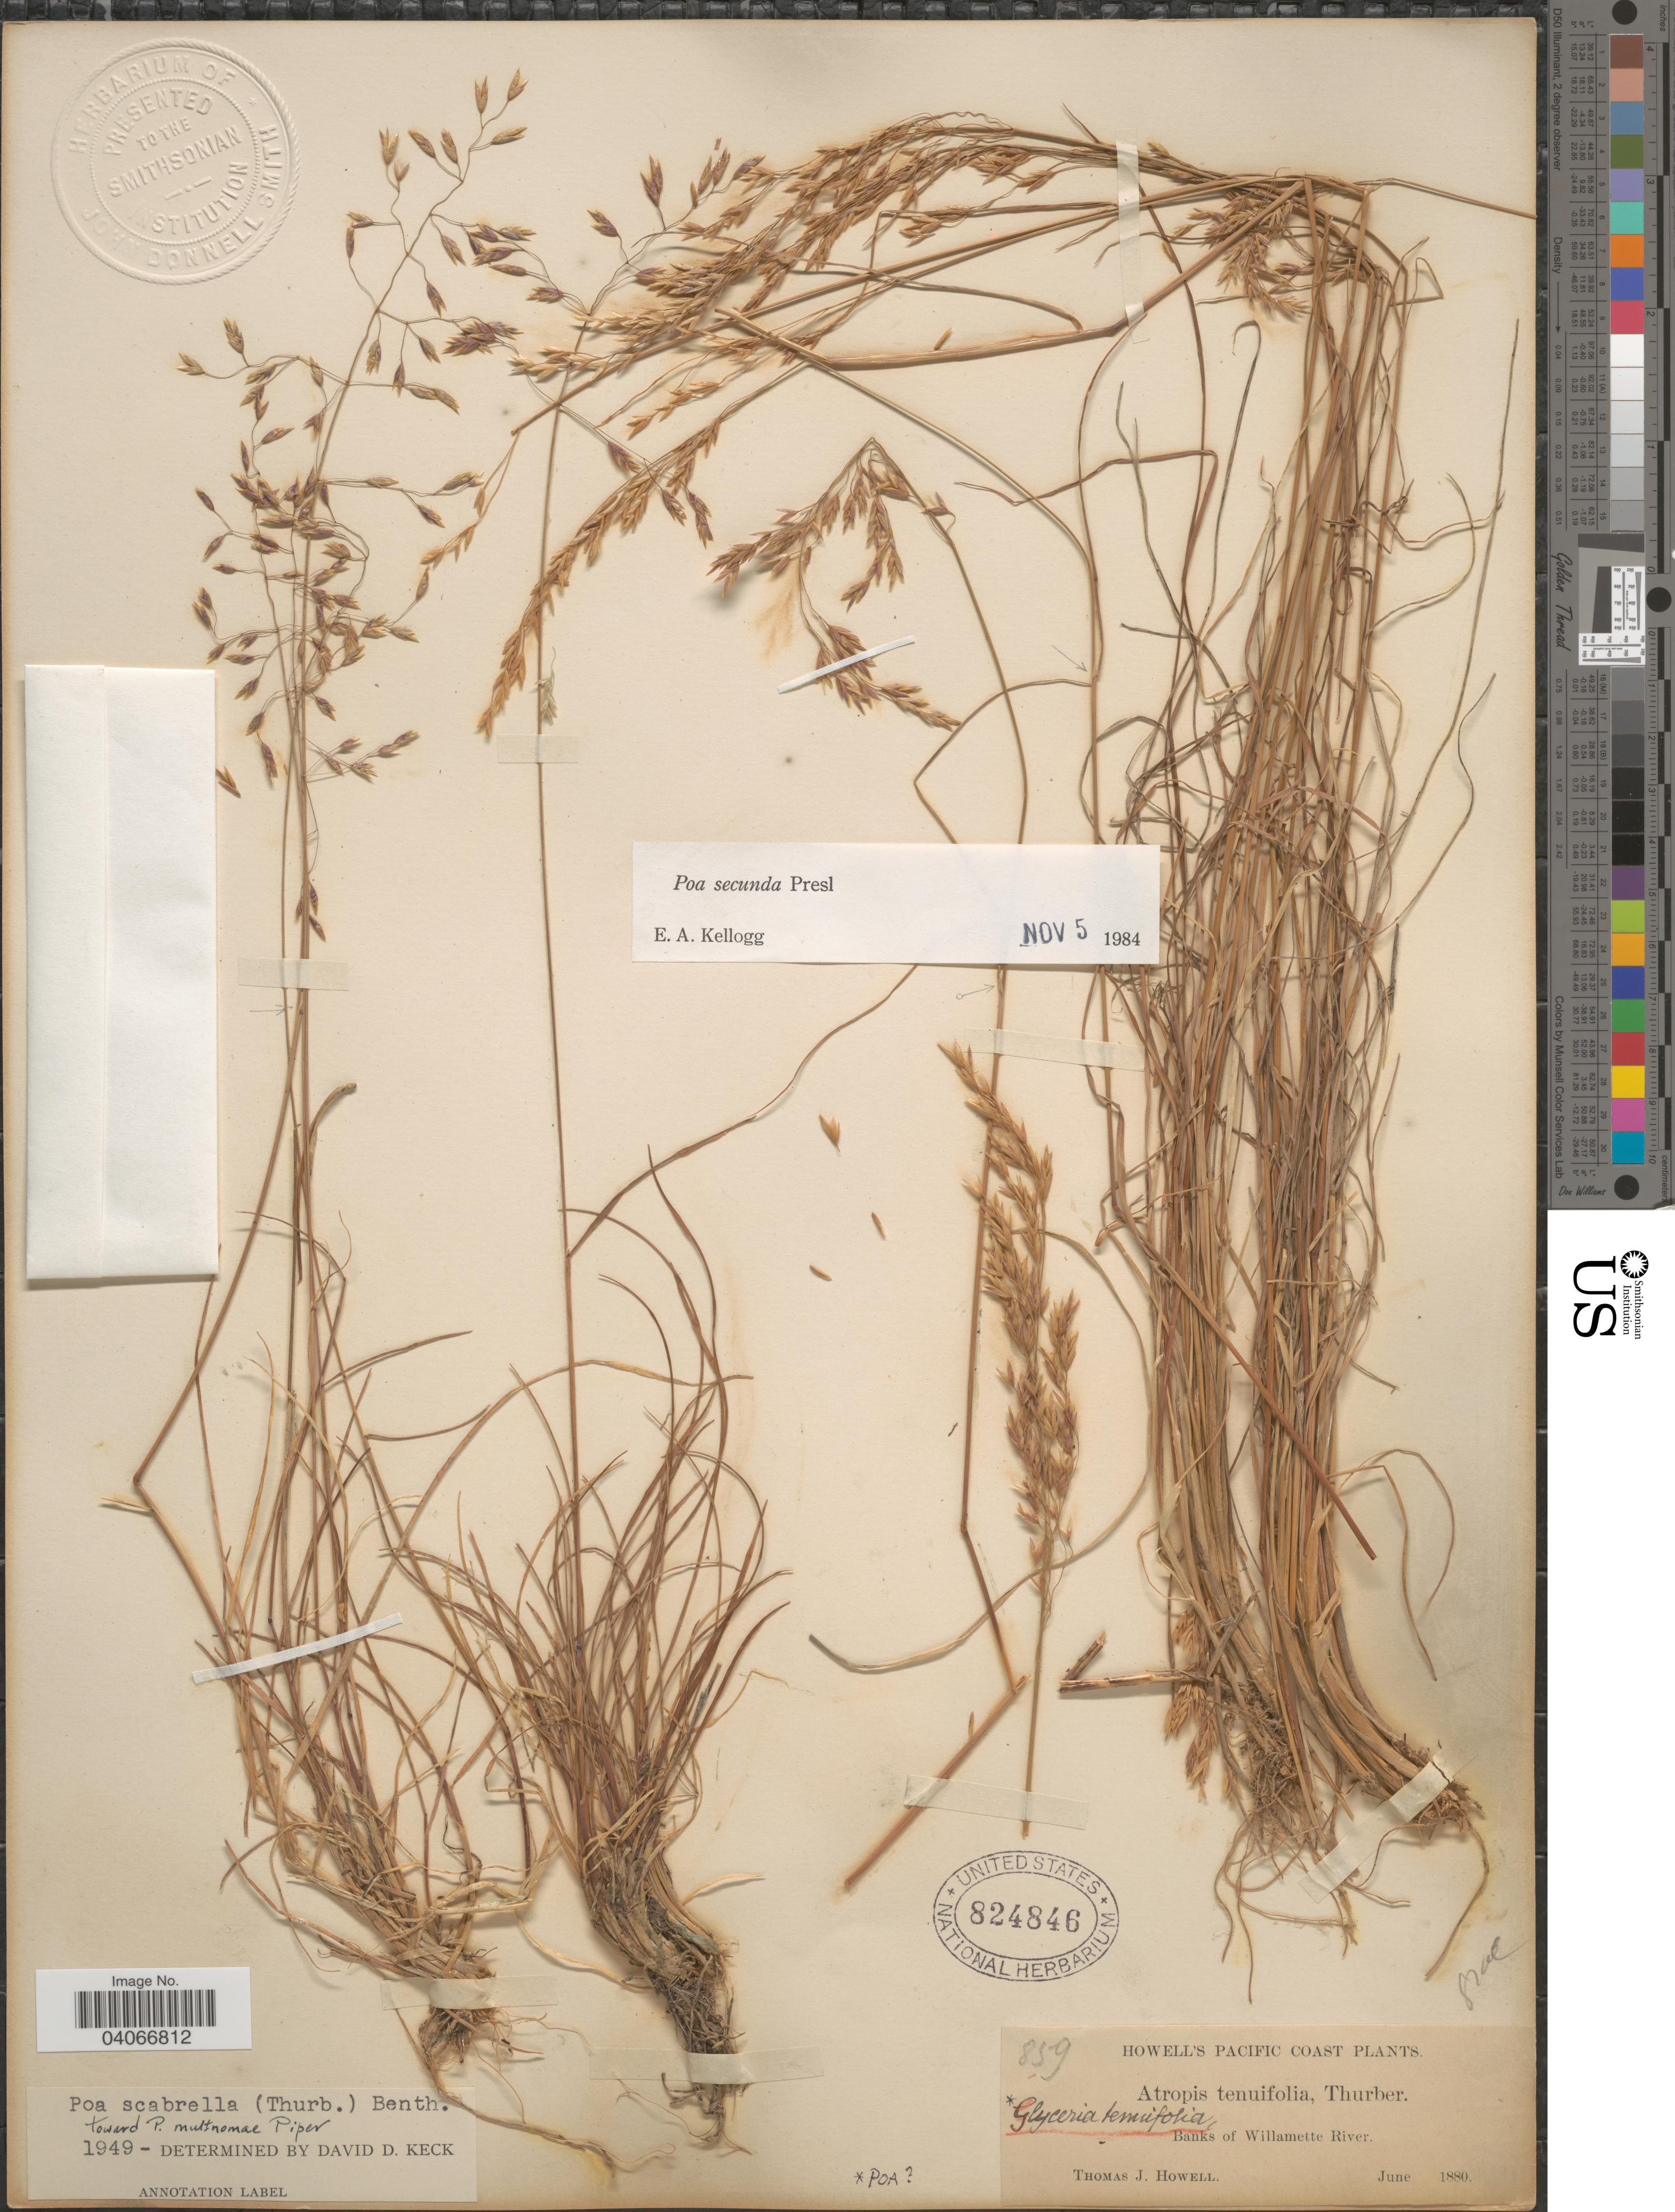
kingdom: Plantae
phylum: Tracheophyta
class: Liliopsida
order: Poales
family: Poaceae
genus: Poa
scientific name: Poa secunda subsp. secunda var. scabrella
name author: (Thurb.) Soreng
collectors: T. J. Howell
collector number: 859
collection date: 1880-06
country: United States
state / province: Oregon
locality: Pacific Coast. Banks of Willamette River.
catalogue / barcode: US 824846